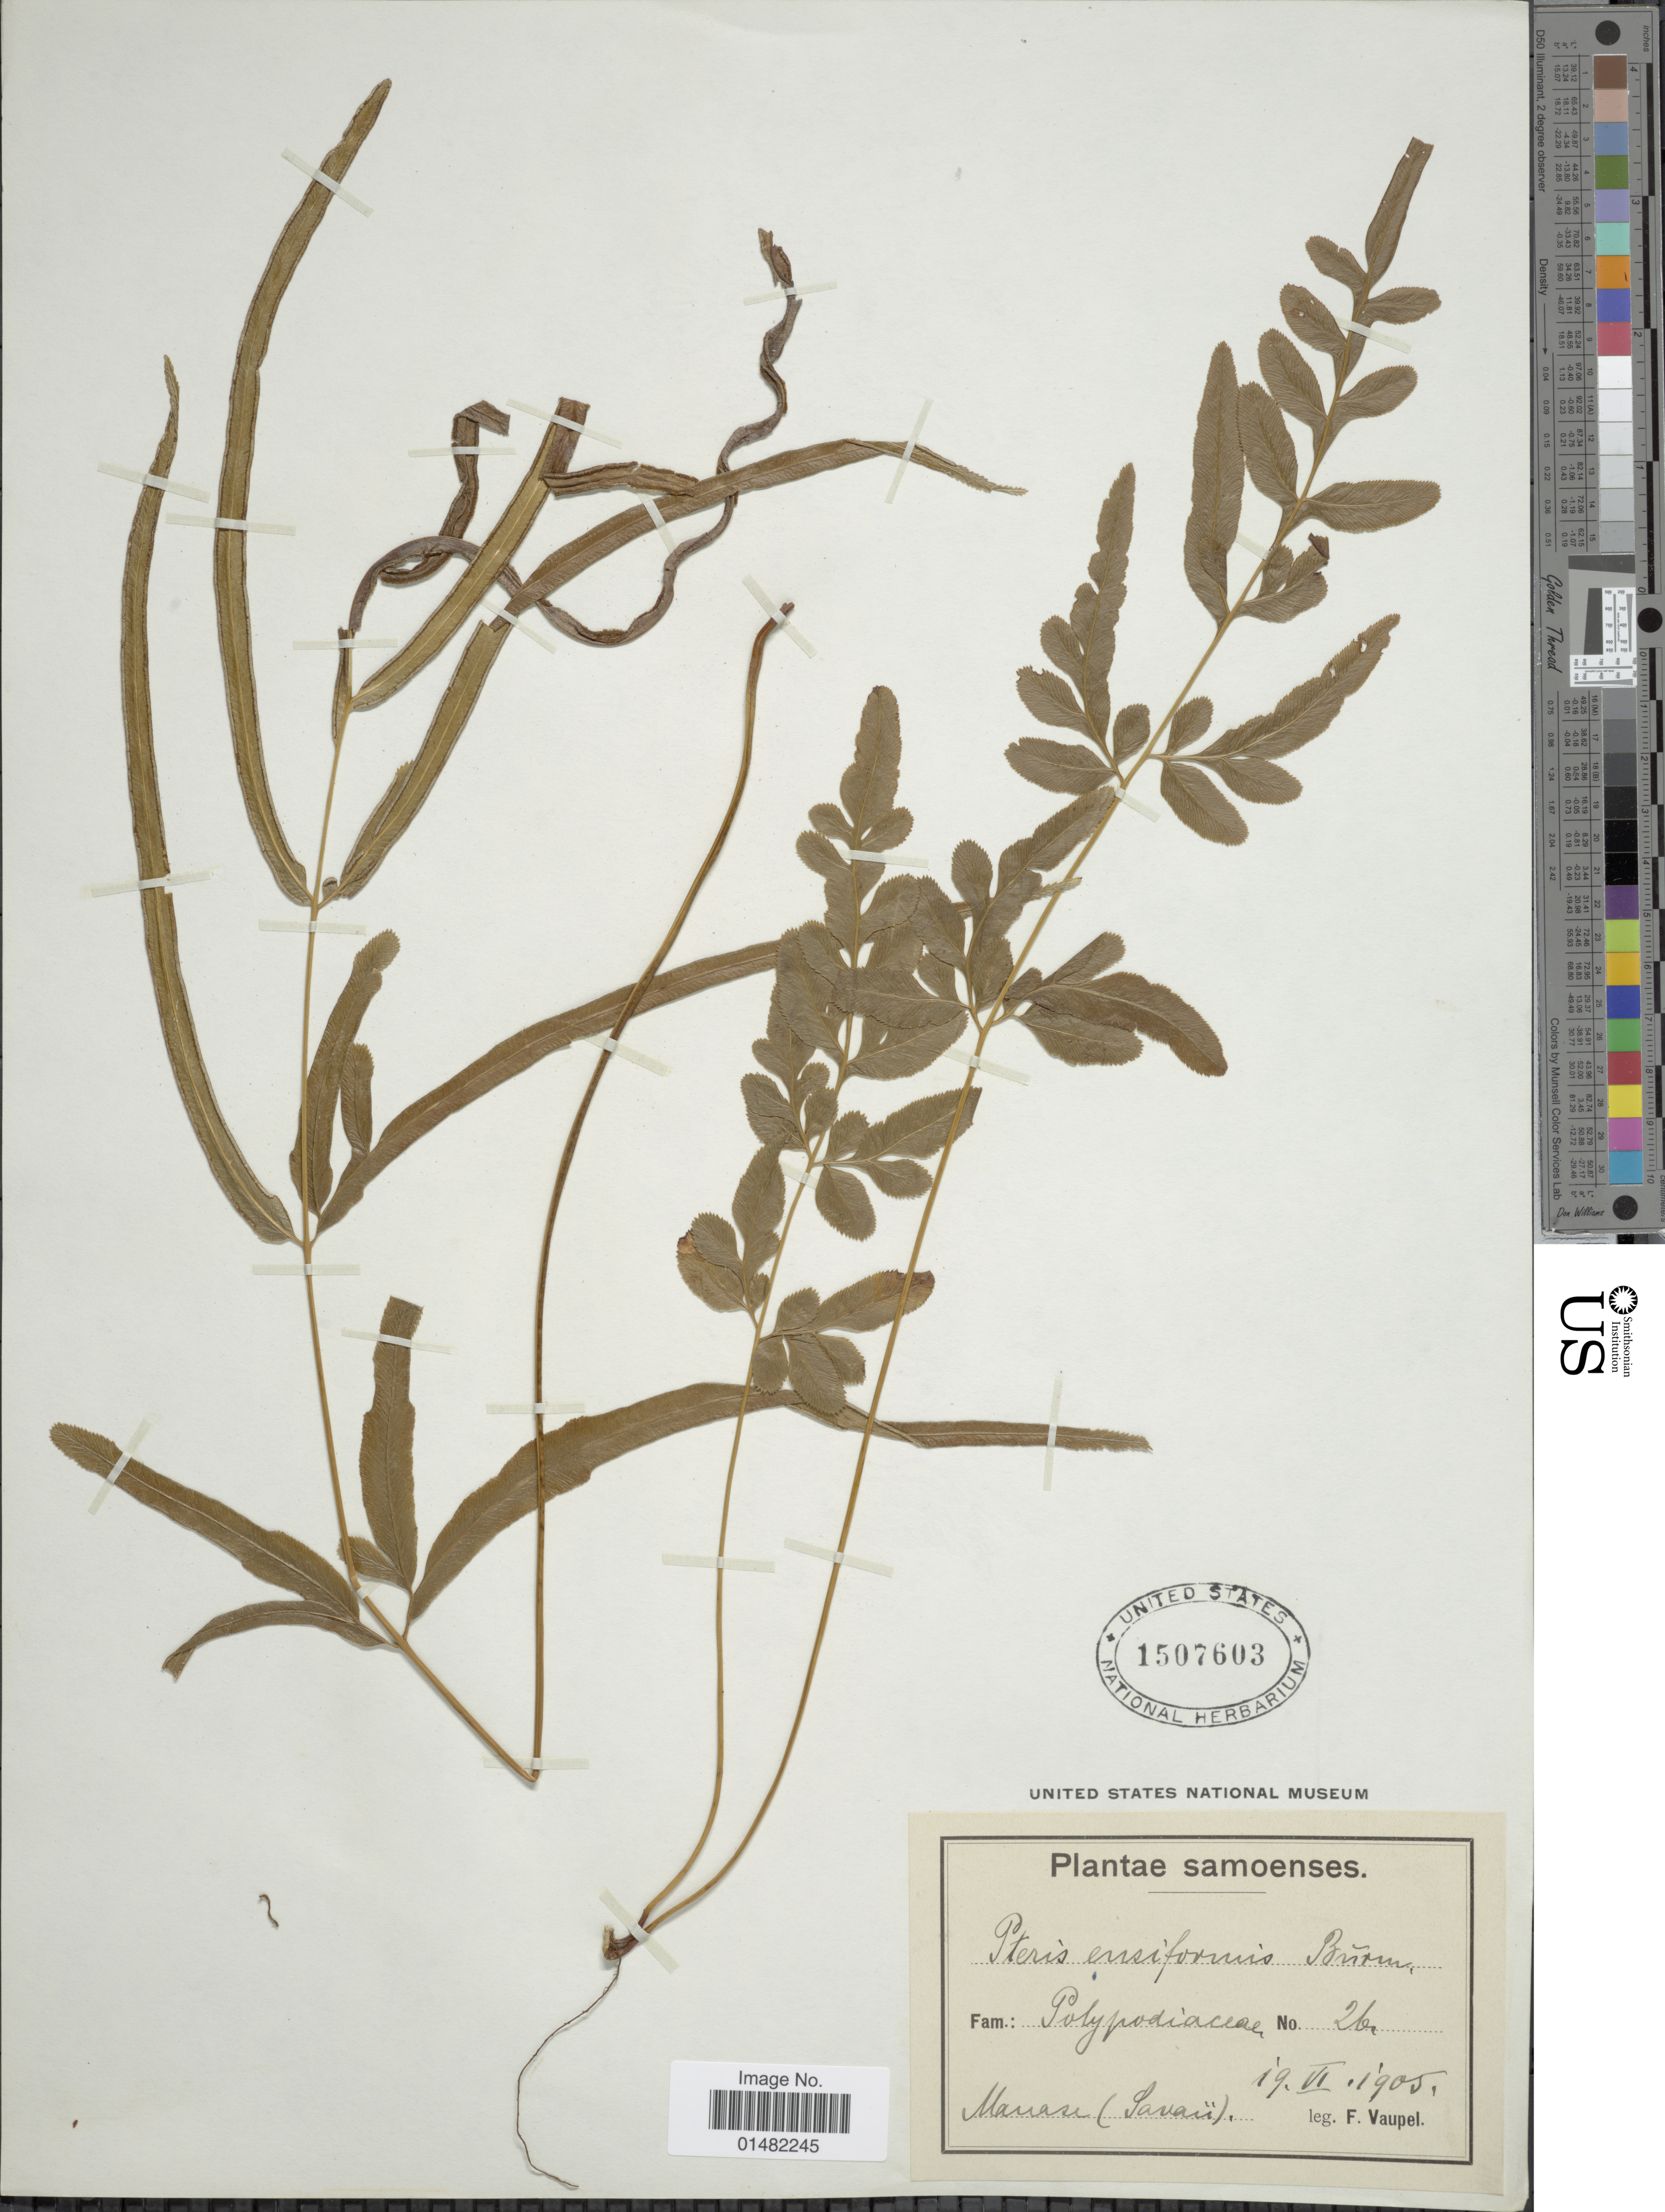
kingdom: Plantae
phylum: Tracheophyta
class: Polypodiopsida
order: Polypodiales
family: Pteridaceae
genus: Pteris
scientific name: Pteris ensiformis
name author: Burm. f.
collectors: F. Vaupel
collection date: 1905-06-19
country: Samoa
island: Savai'i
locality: Manase (Savaii)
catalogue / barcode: US 1507603